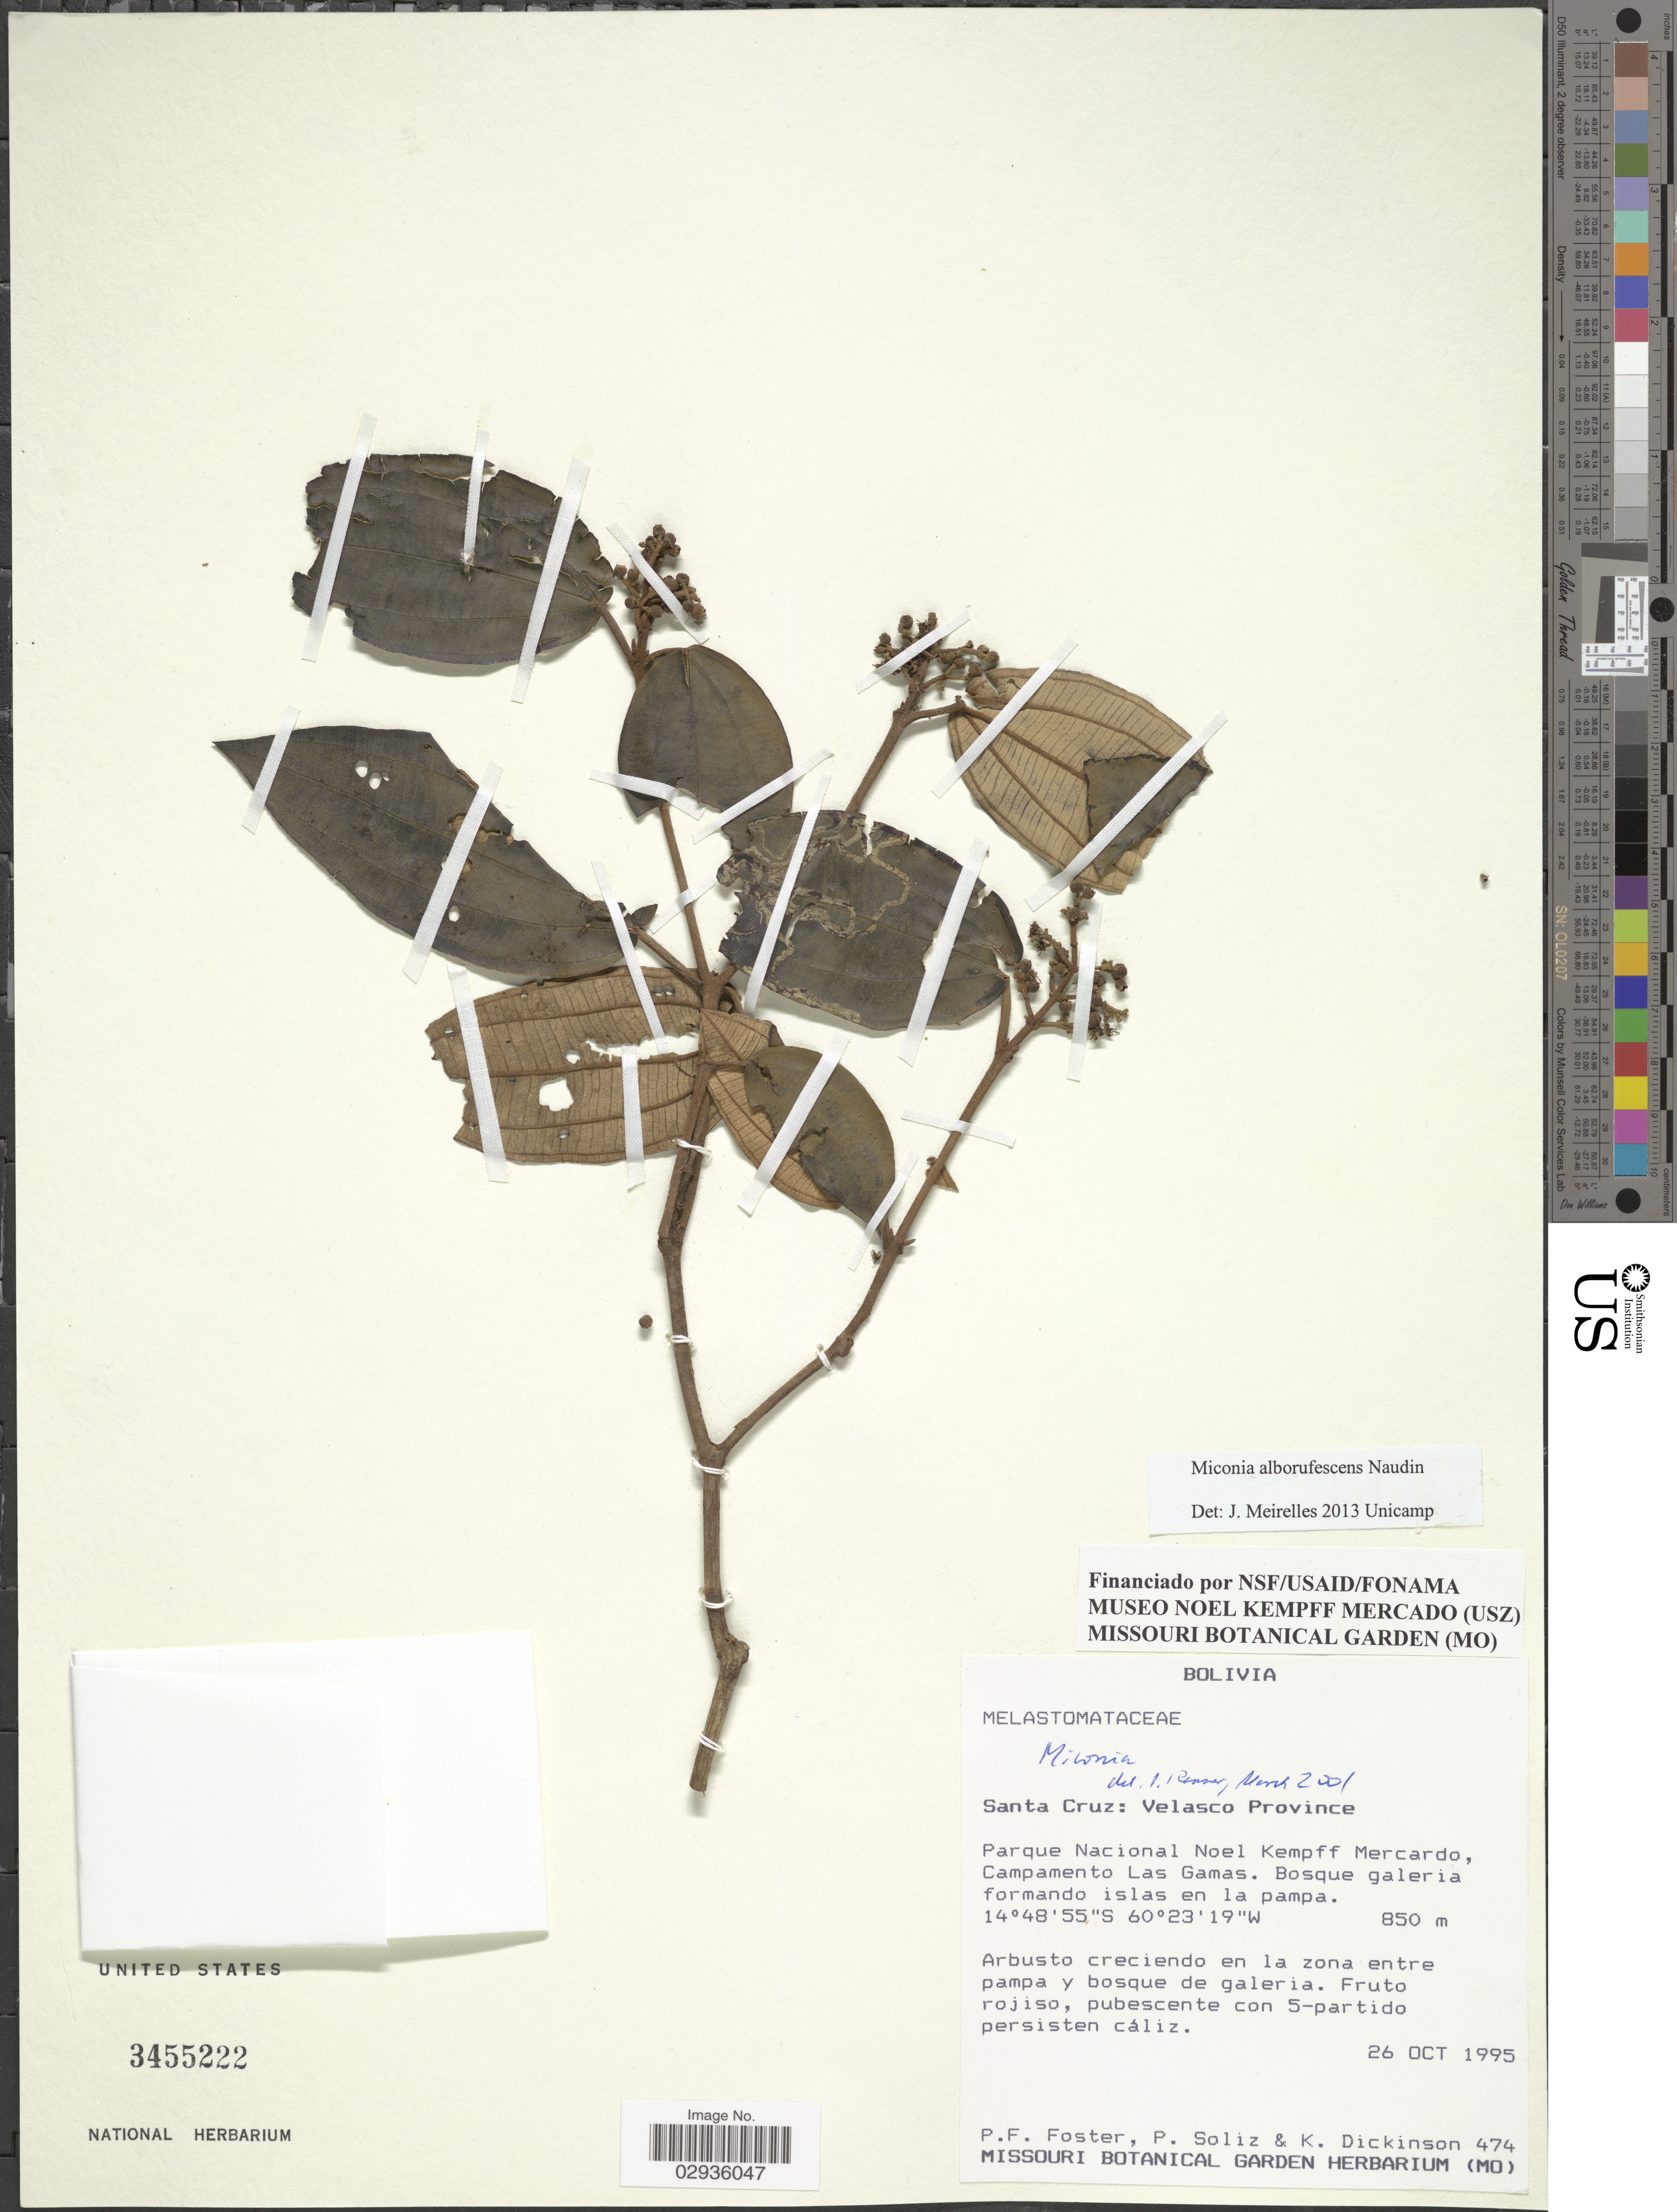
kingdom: Plantae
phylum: Tracheophyta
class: Magnoliopsida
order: Myrtales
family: Melastomataceae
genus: Miconia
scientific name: Miconia alborufescens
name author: Naudin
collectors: P. Foster, P. Soliz & K. Dickinson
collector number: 474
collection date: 1995-10-26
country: Bolivia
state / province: Santa Cruz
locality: Velasco Province. Parque Nacional Noel Kempff Mercado. Campamento Las Gamas. Bosque galeria formando islas en la pampa.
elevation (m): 850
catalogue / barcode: US 3455222